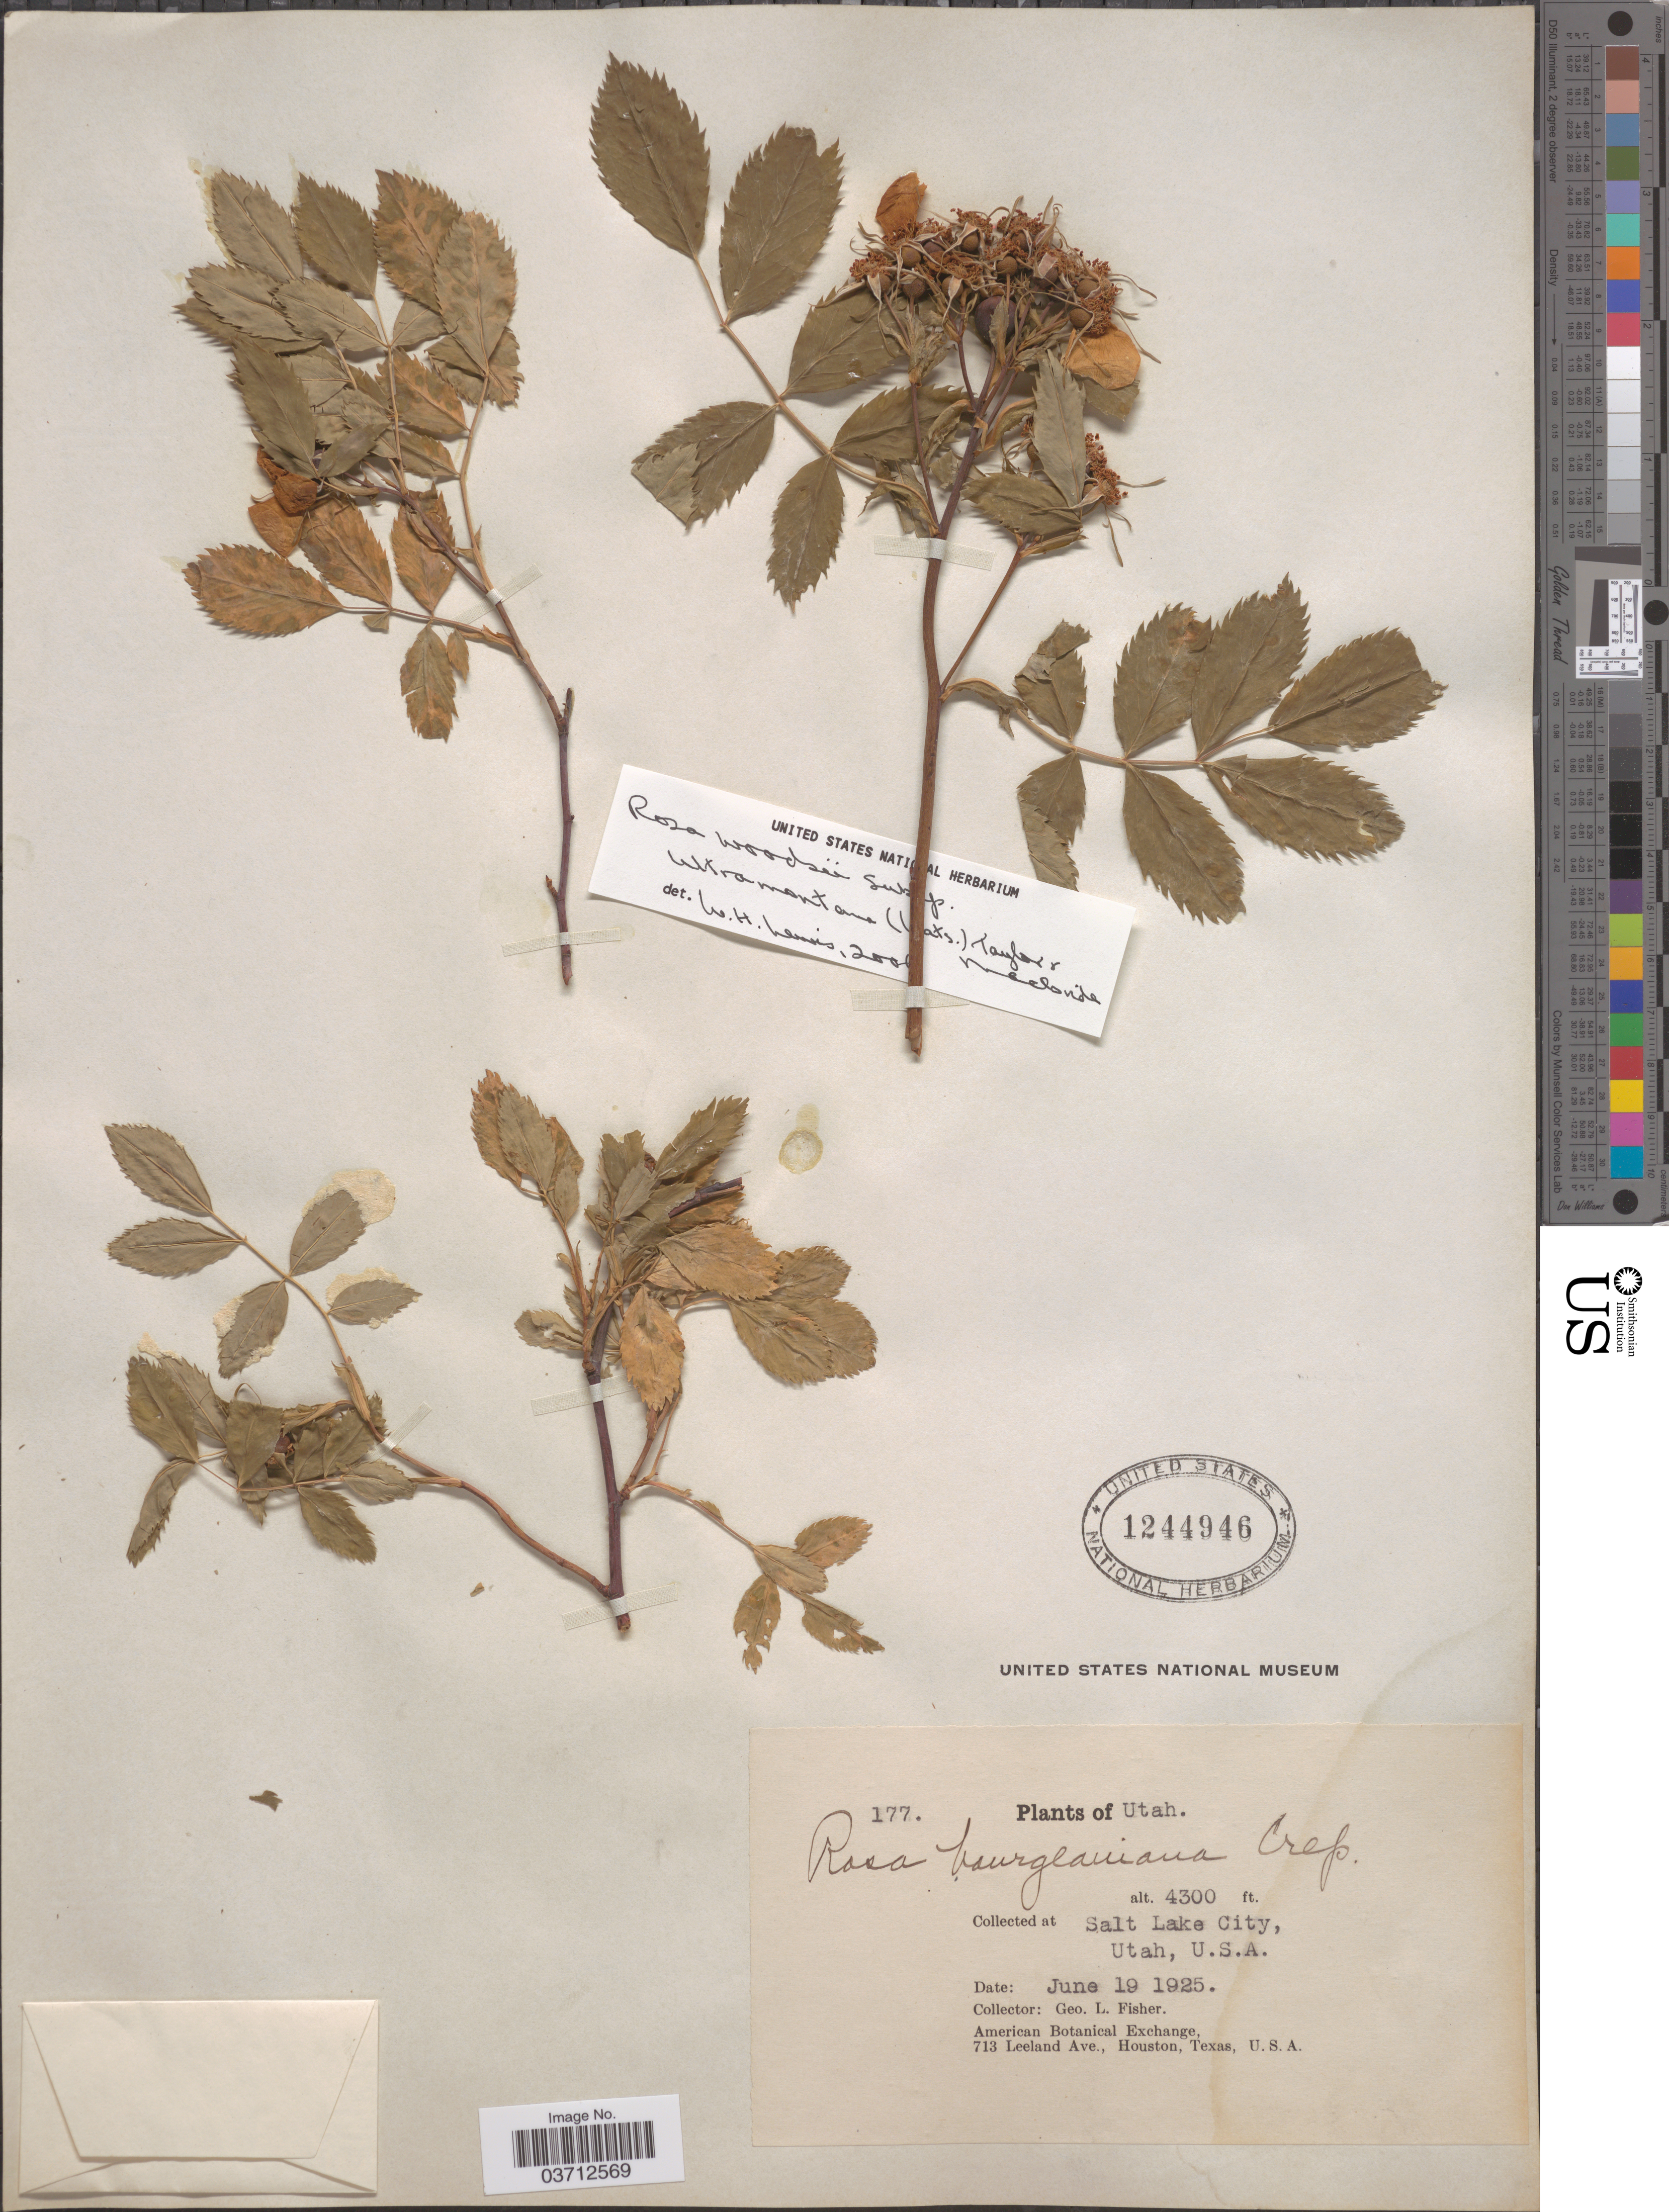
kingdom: Plantae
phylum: Tracheophyta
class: Magnoliopsida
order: Rosales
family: Rosaceae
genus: Rosa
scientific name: Rosa woodsii var. ultramontana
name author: Lindl.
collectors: G. L. Fisher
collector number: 177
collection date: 1925-06-19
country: United States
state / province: Utah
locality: Salt Lake City.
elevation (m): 1311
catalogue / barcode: US 1244946